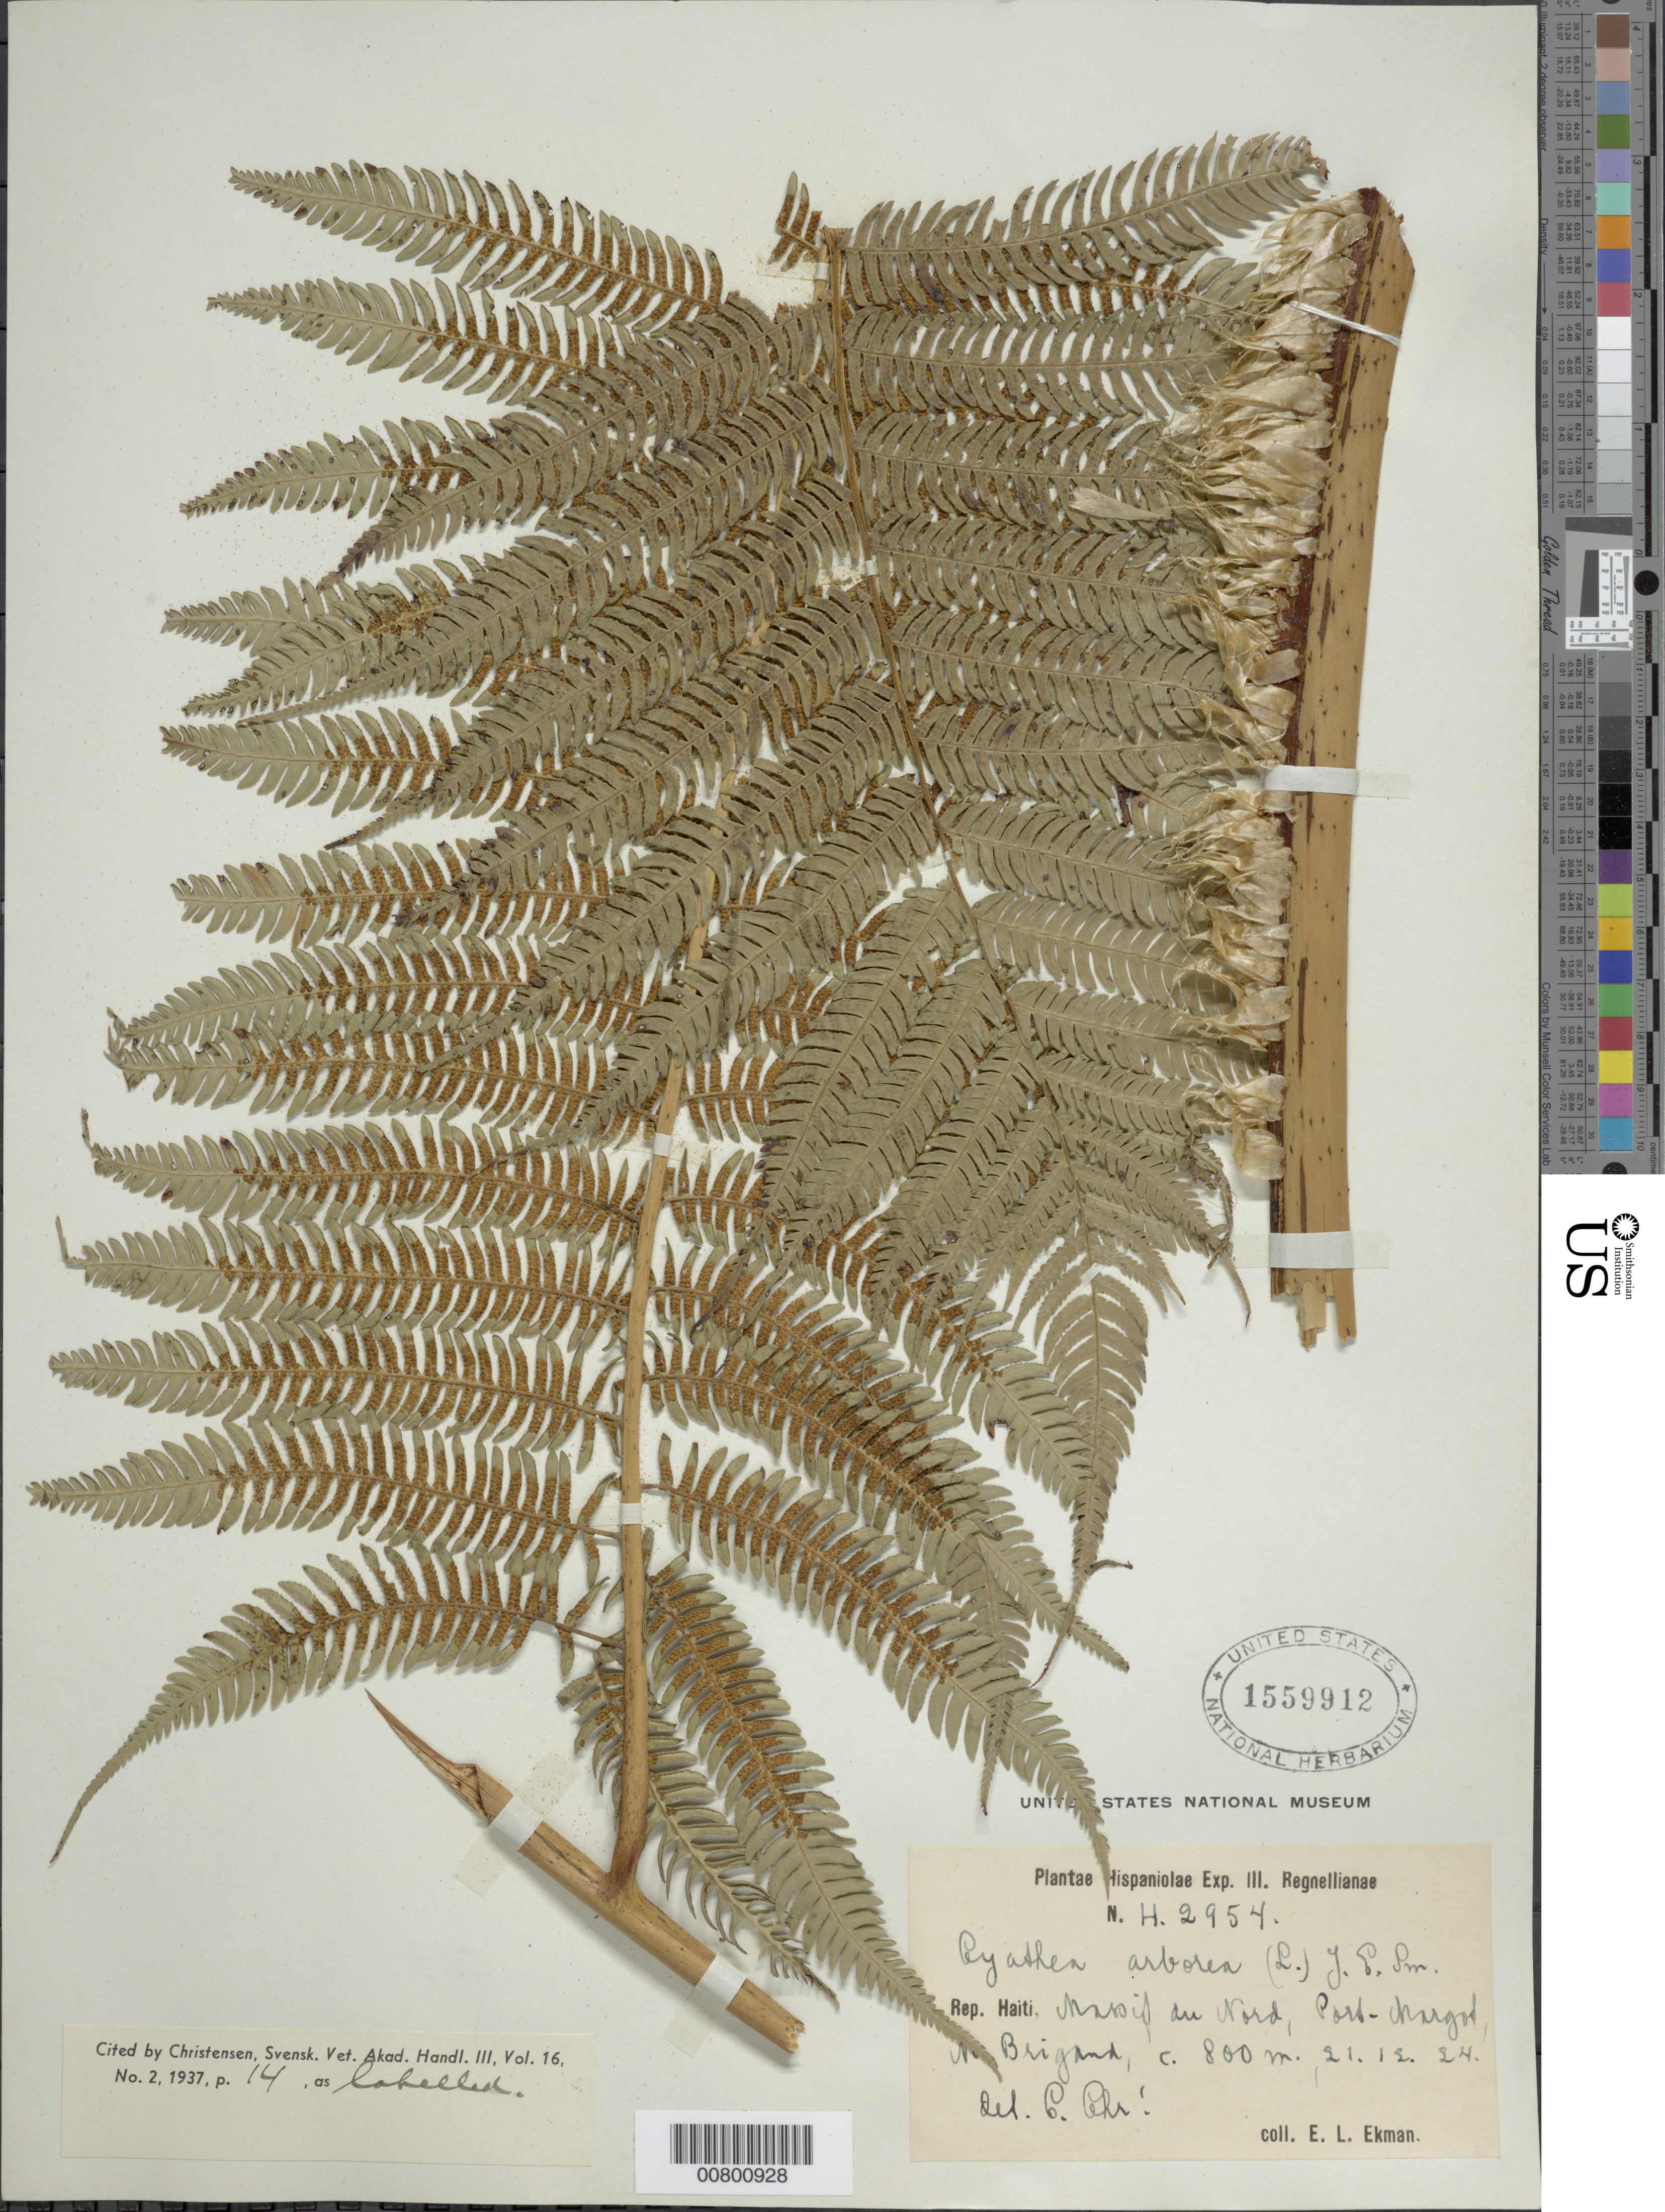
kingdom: Plantae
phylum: Tracheophyta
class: Polypodiopsida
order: Cyatheales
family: Cyatheaceae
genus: Cyathea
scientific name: Cyathea arborea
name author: (L.) Sm.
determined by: Christensen, C. F. A.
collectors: E. L. Ekman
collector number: H 2954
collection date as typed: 21 Dec 1924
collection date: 1924-12-21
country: Haiti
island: Hispaniola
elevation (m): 800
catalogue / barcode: US 1559912